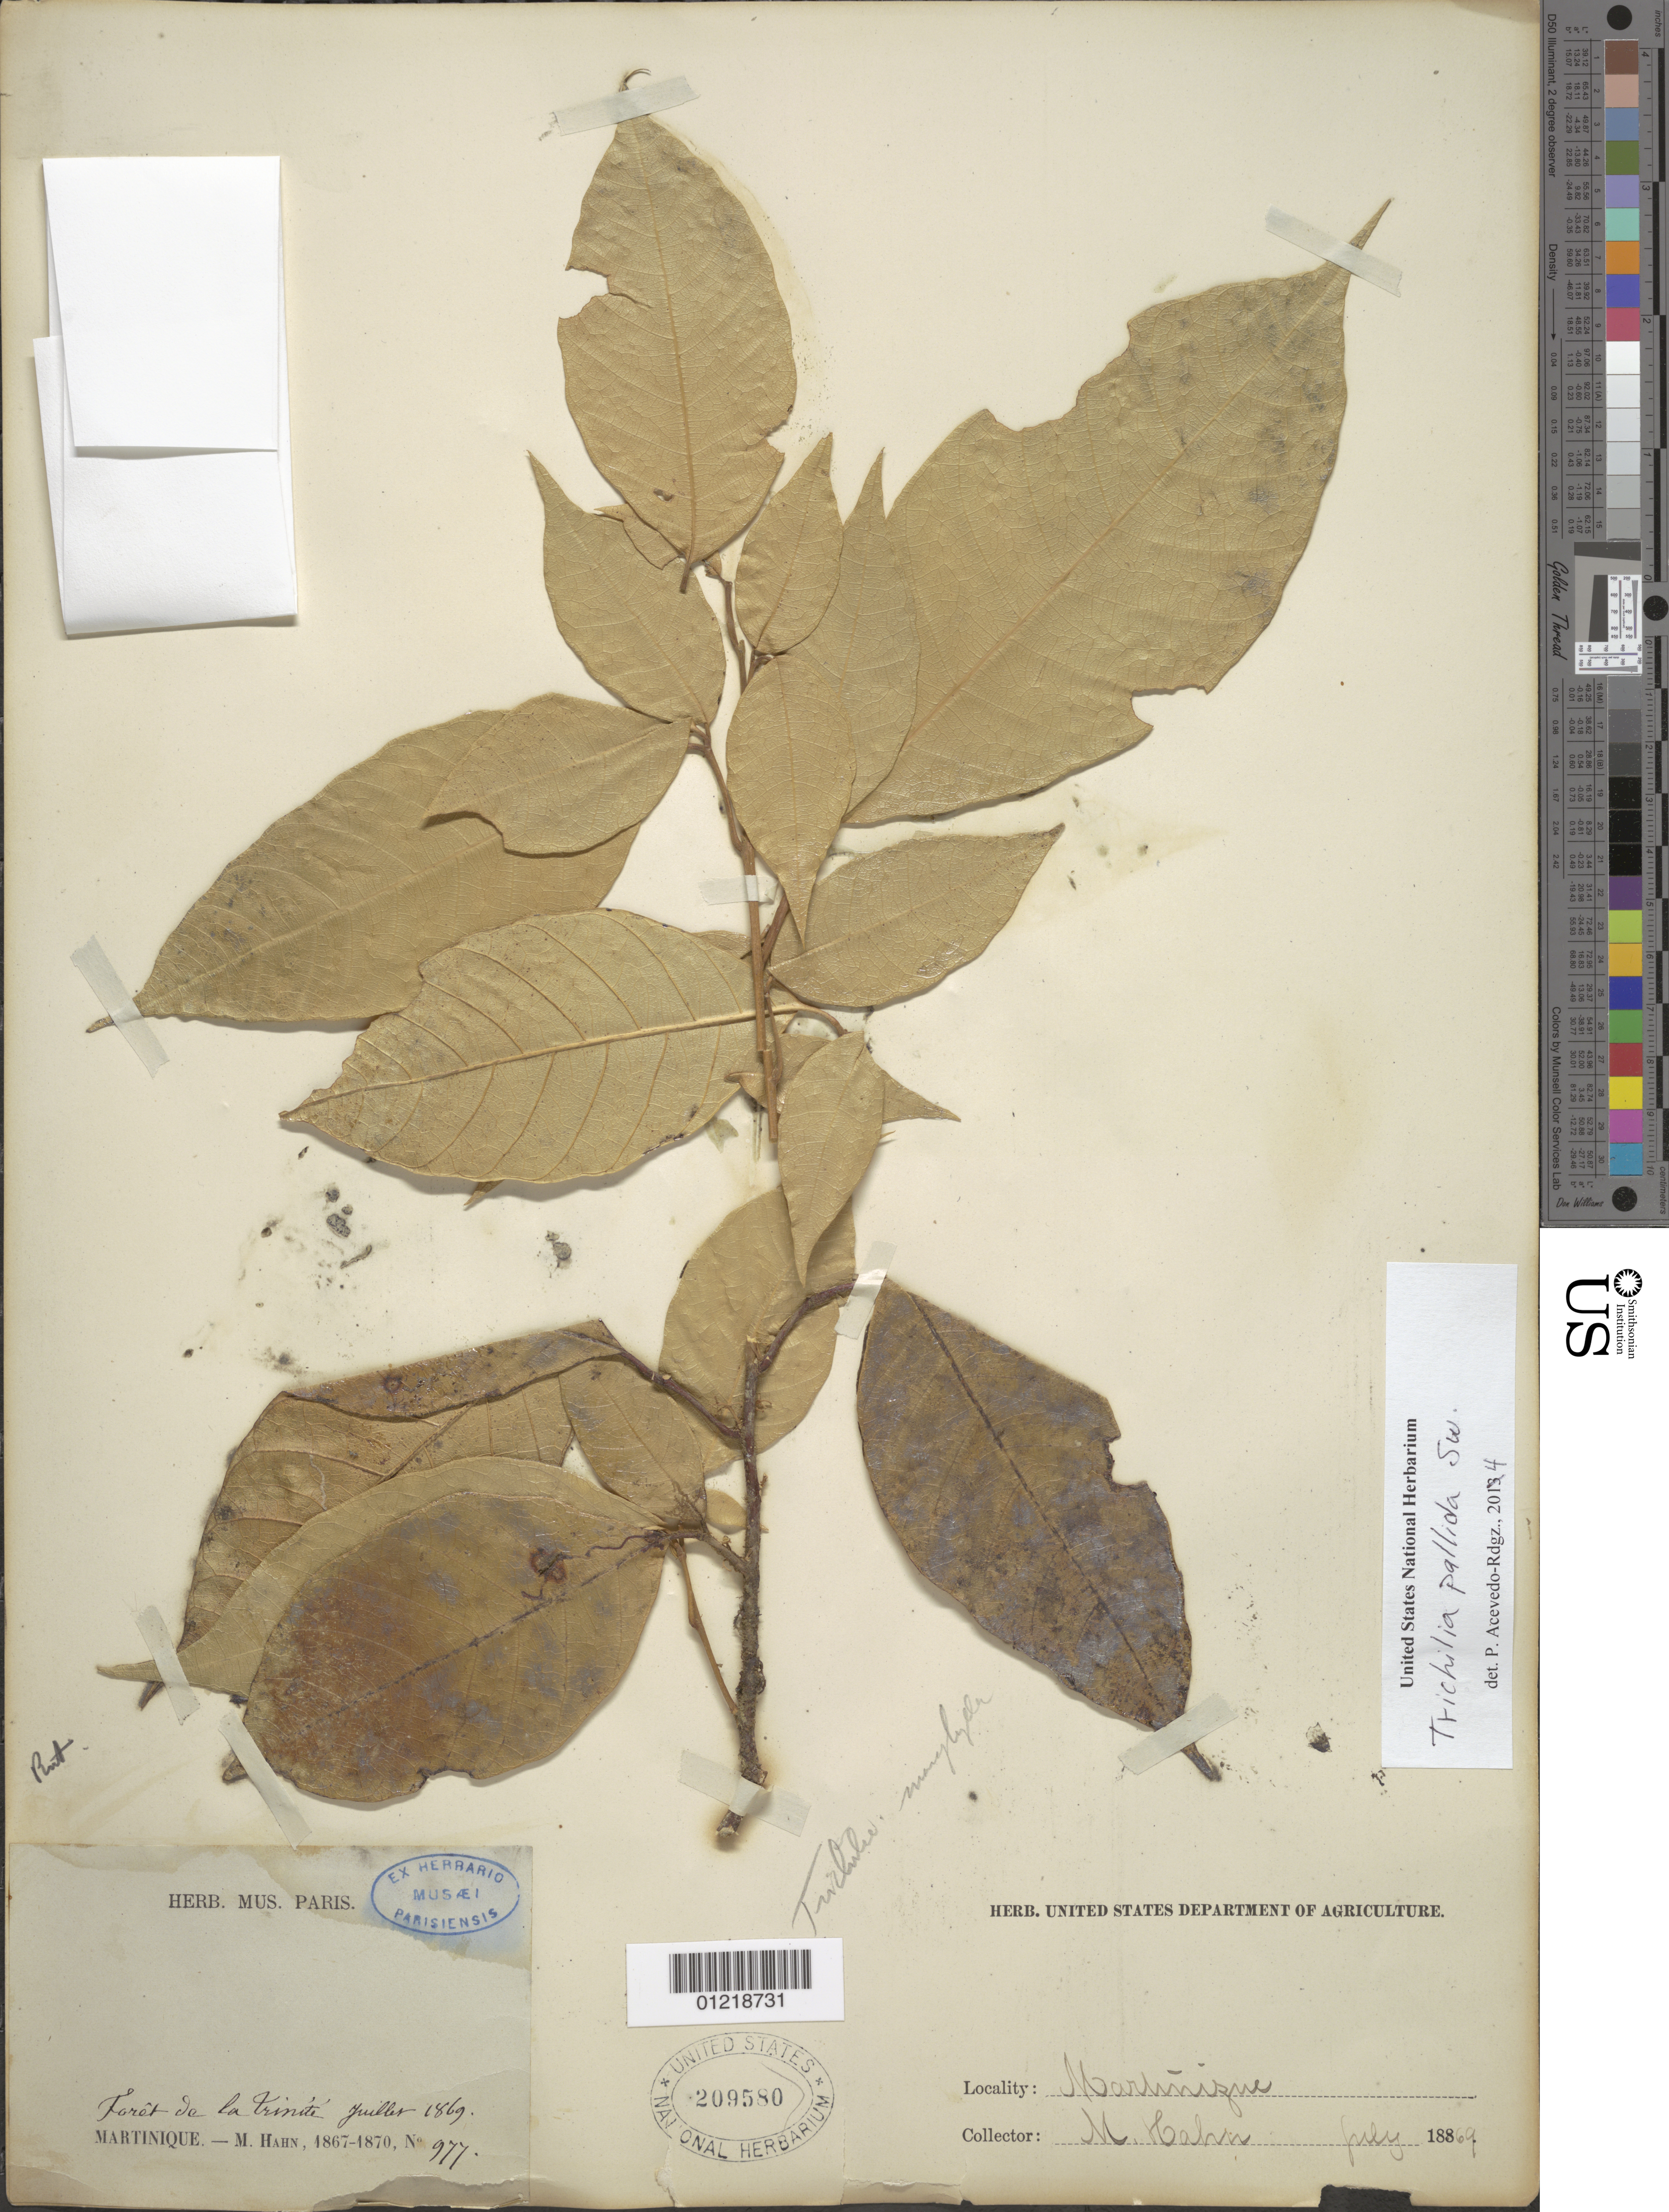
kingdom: Plantae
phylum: Tracheophyta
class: Magnoliopsida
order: Sapindales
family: Meliaceae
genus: Trichilia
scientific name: Trichilia pallida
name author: Sw.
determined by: Acevedo-Rodríguez, P., (BOT), Smithsonian Institution - National Museum of Natural History (UNITED STATES)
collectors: M. Hahn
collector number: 977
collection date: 1869-07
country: Martinique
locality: Forêt de la Trinité.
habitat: Forest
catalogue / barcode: US 209580